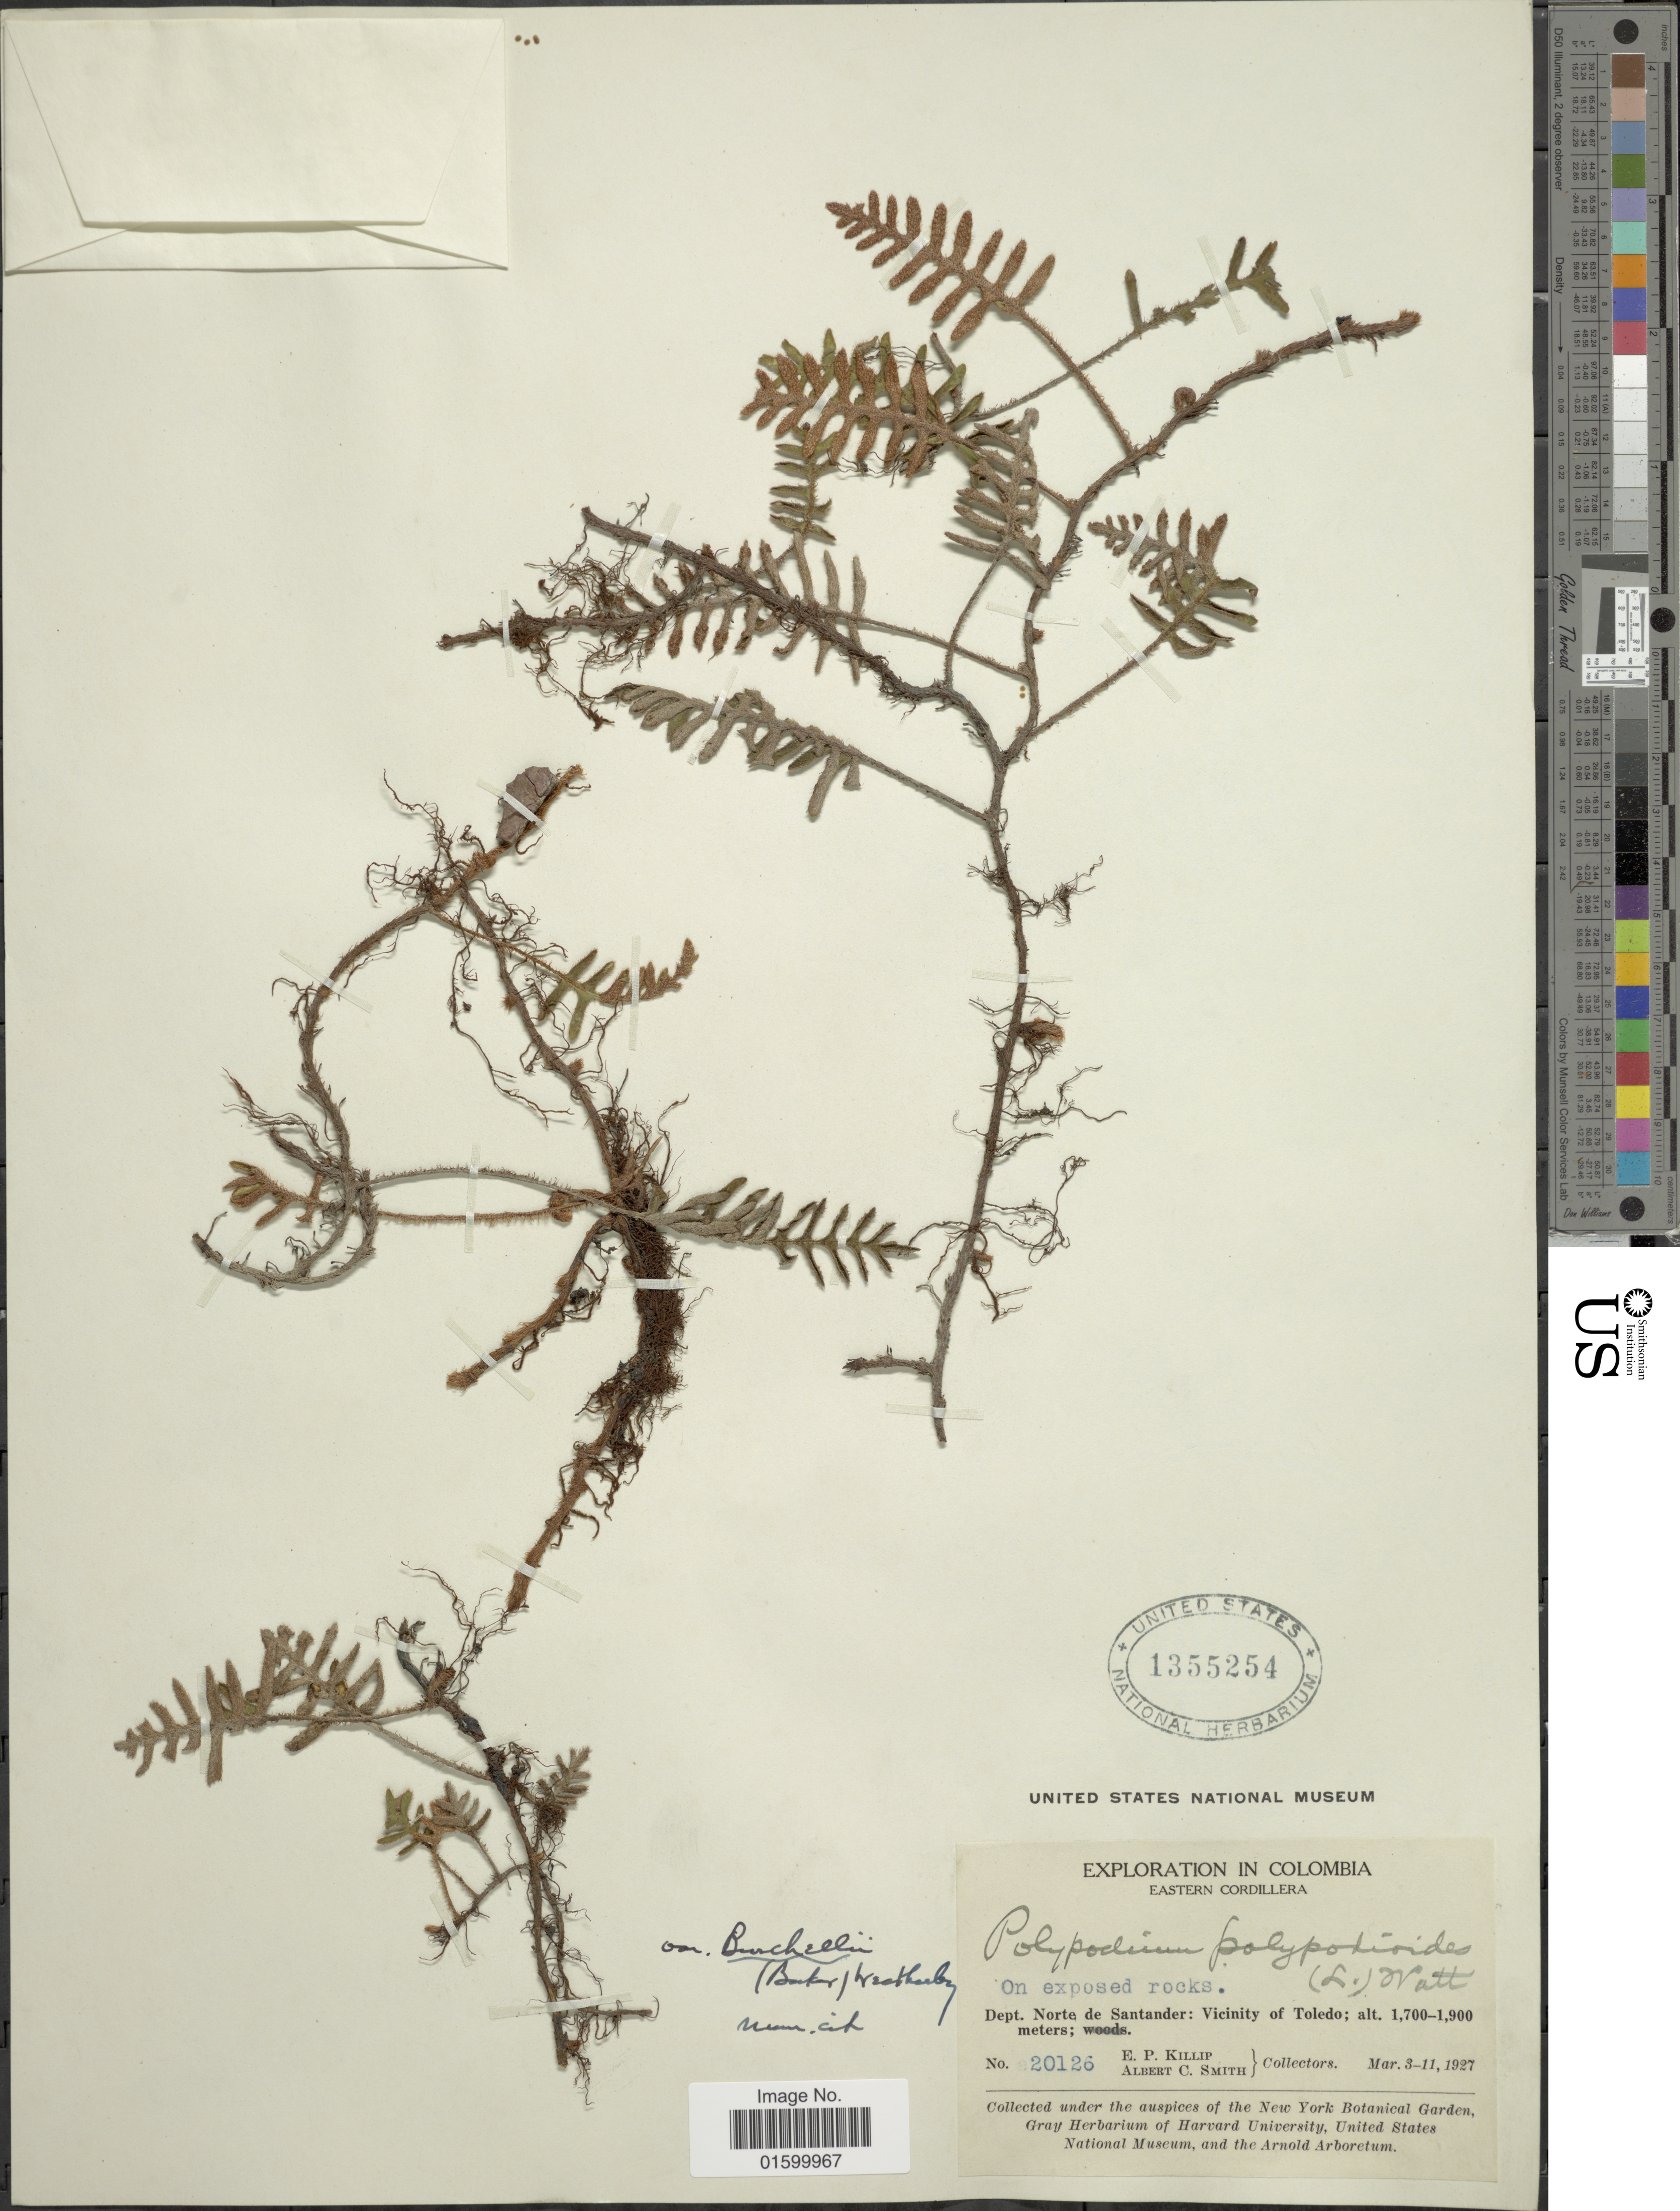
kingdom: Plantae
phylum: Tracheophyta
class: Polypodiopsida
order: Polypodiales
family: Polypodiaceae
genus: Pleopeltis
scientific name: Pleopeltis polypodioides var. burchellii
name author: (Baker) A.R. Sm.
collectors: E. P. Killip & A. C. Smith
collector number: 20126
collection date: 1927-03-03/1927-03-11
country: Colombia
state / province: Norte de Santander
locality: Eastern Cordillera, Dept. Norte de Santander, Vicinity of Toledo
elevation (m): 1700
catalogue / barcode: US 1355254